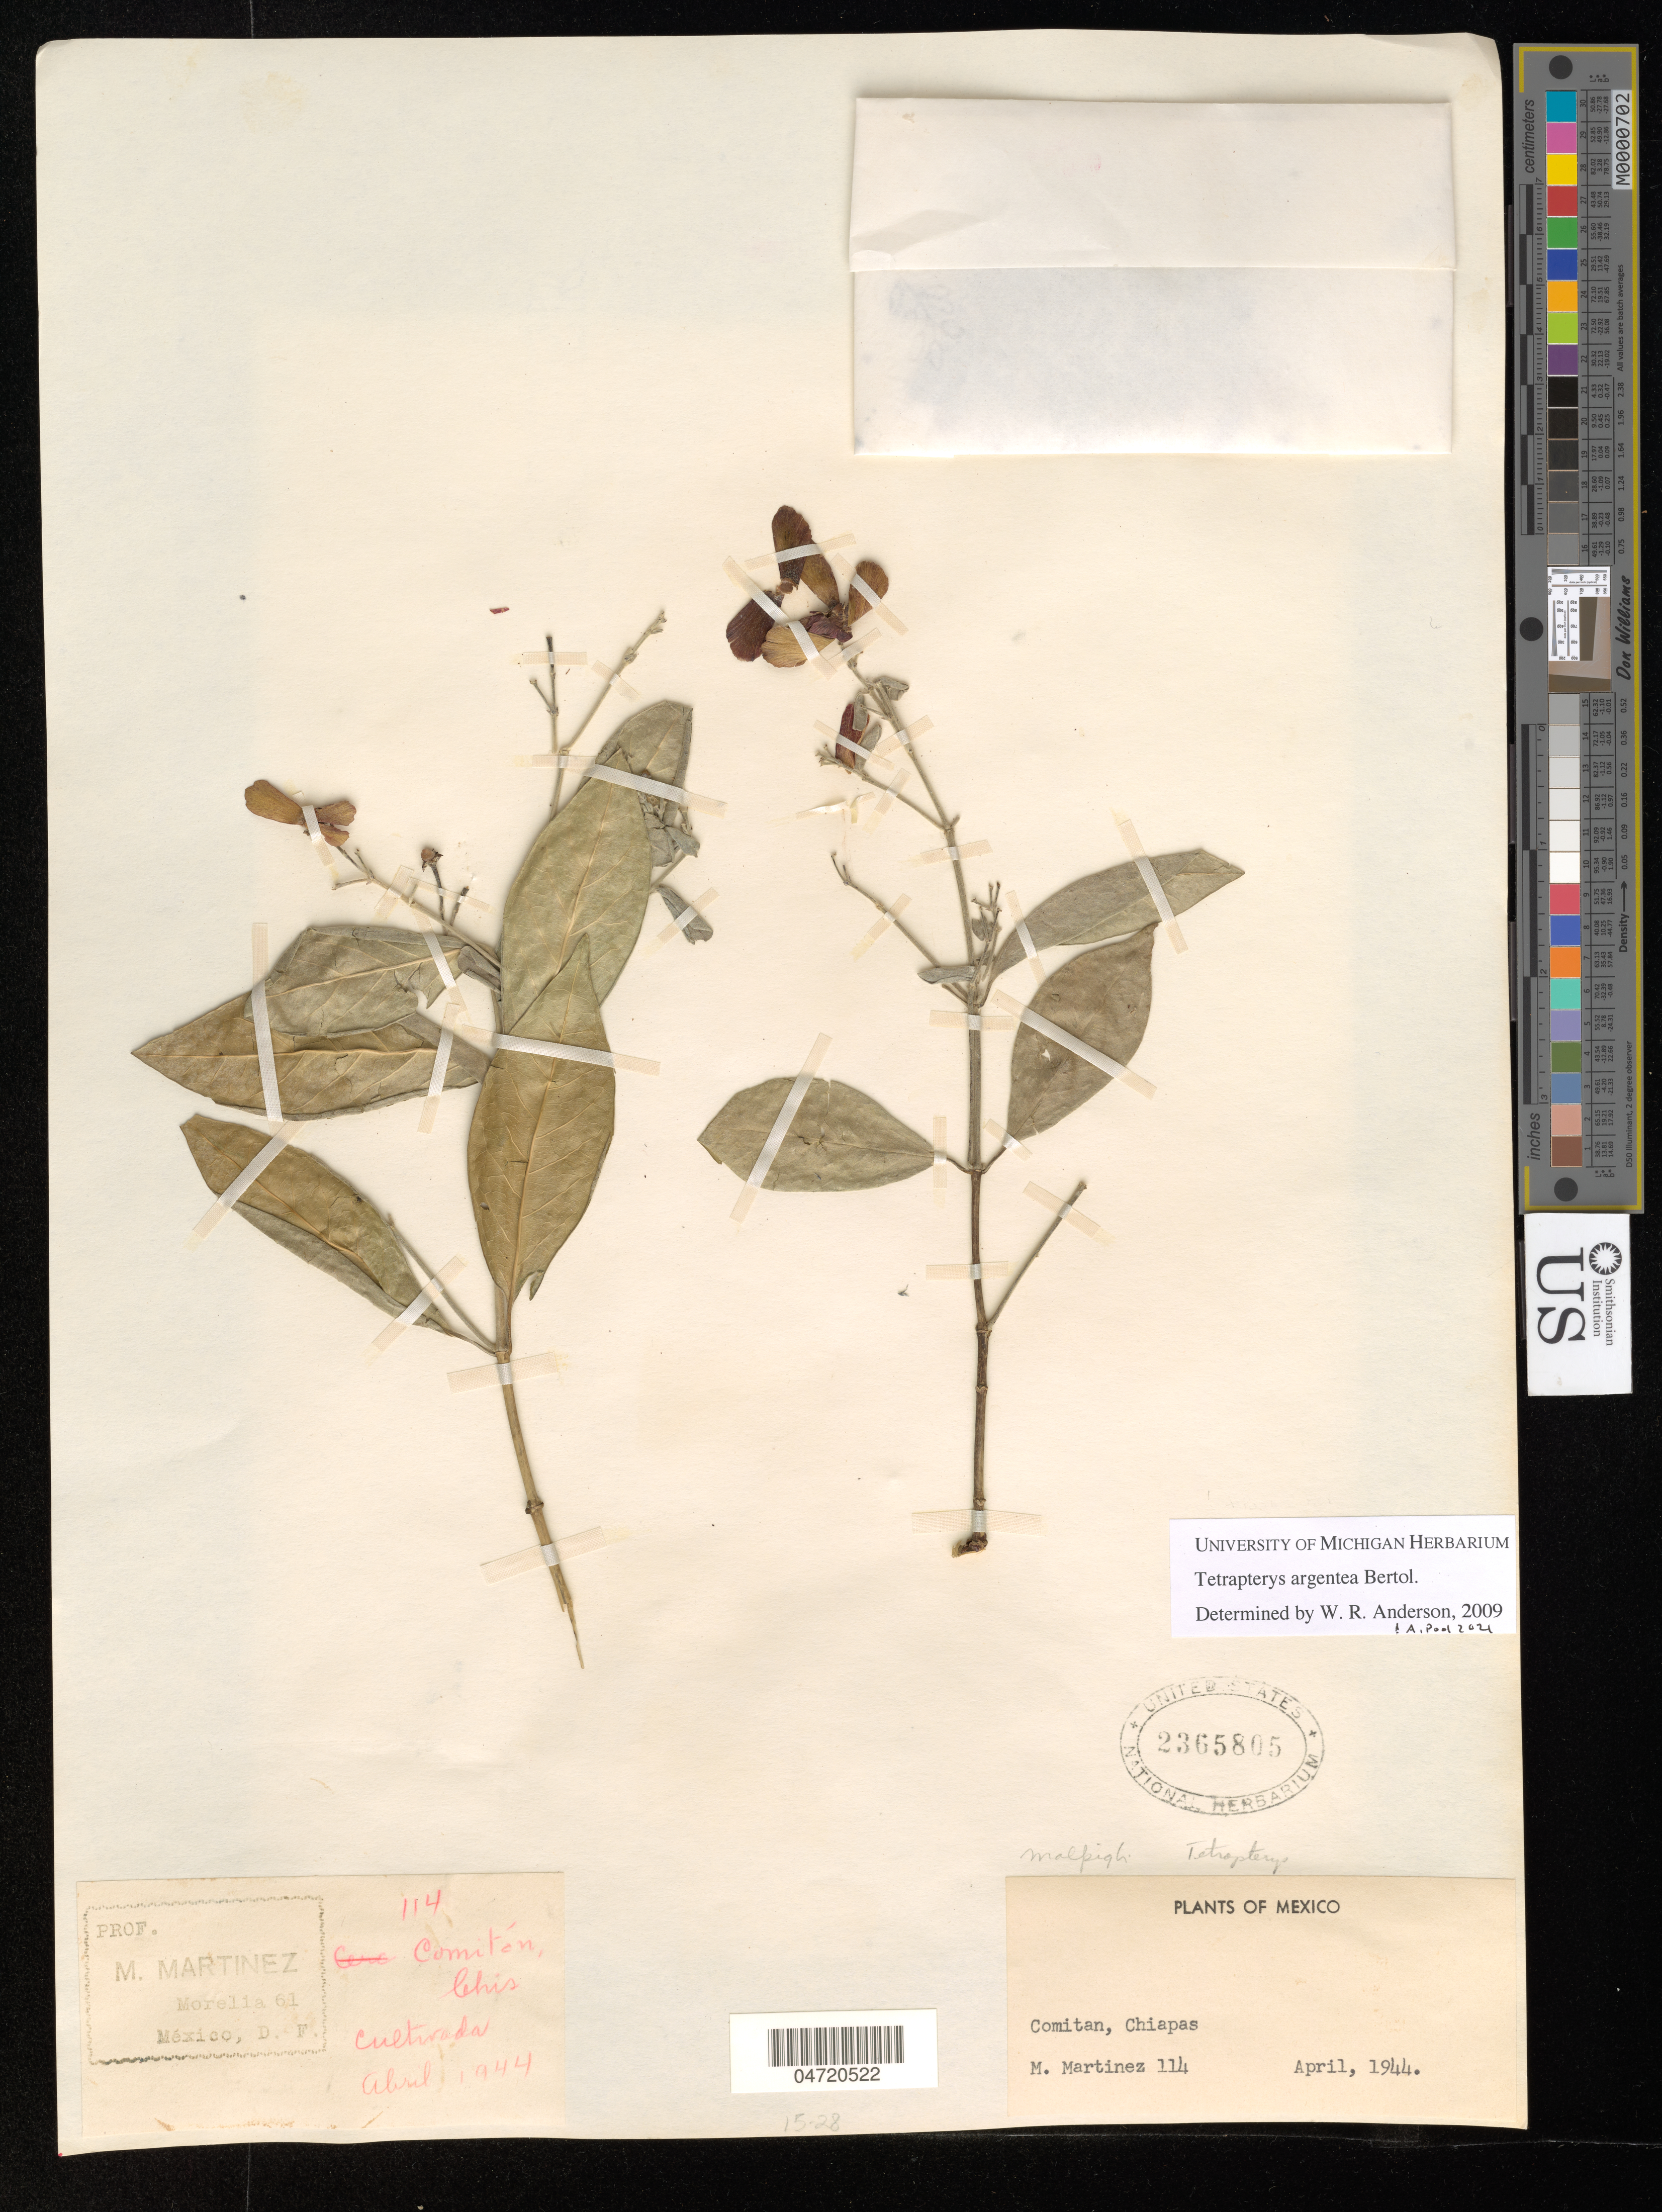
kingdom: Plantae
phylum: Tracheophyta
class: Magnoliopsida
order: Malpighiales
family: Malpighiaceae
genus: Tetrapterys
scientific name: Tetrapterys argentea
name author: Bertol.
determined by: Pool, A., (MO), Missouri Botanical Garden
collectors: M. Martinez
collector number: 114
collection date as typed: Apr 1944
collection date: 1944-04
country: Mexico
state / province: Chiapas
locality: Comitán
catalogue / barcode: US 2365805